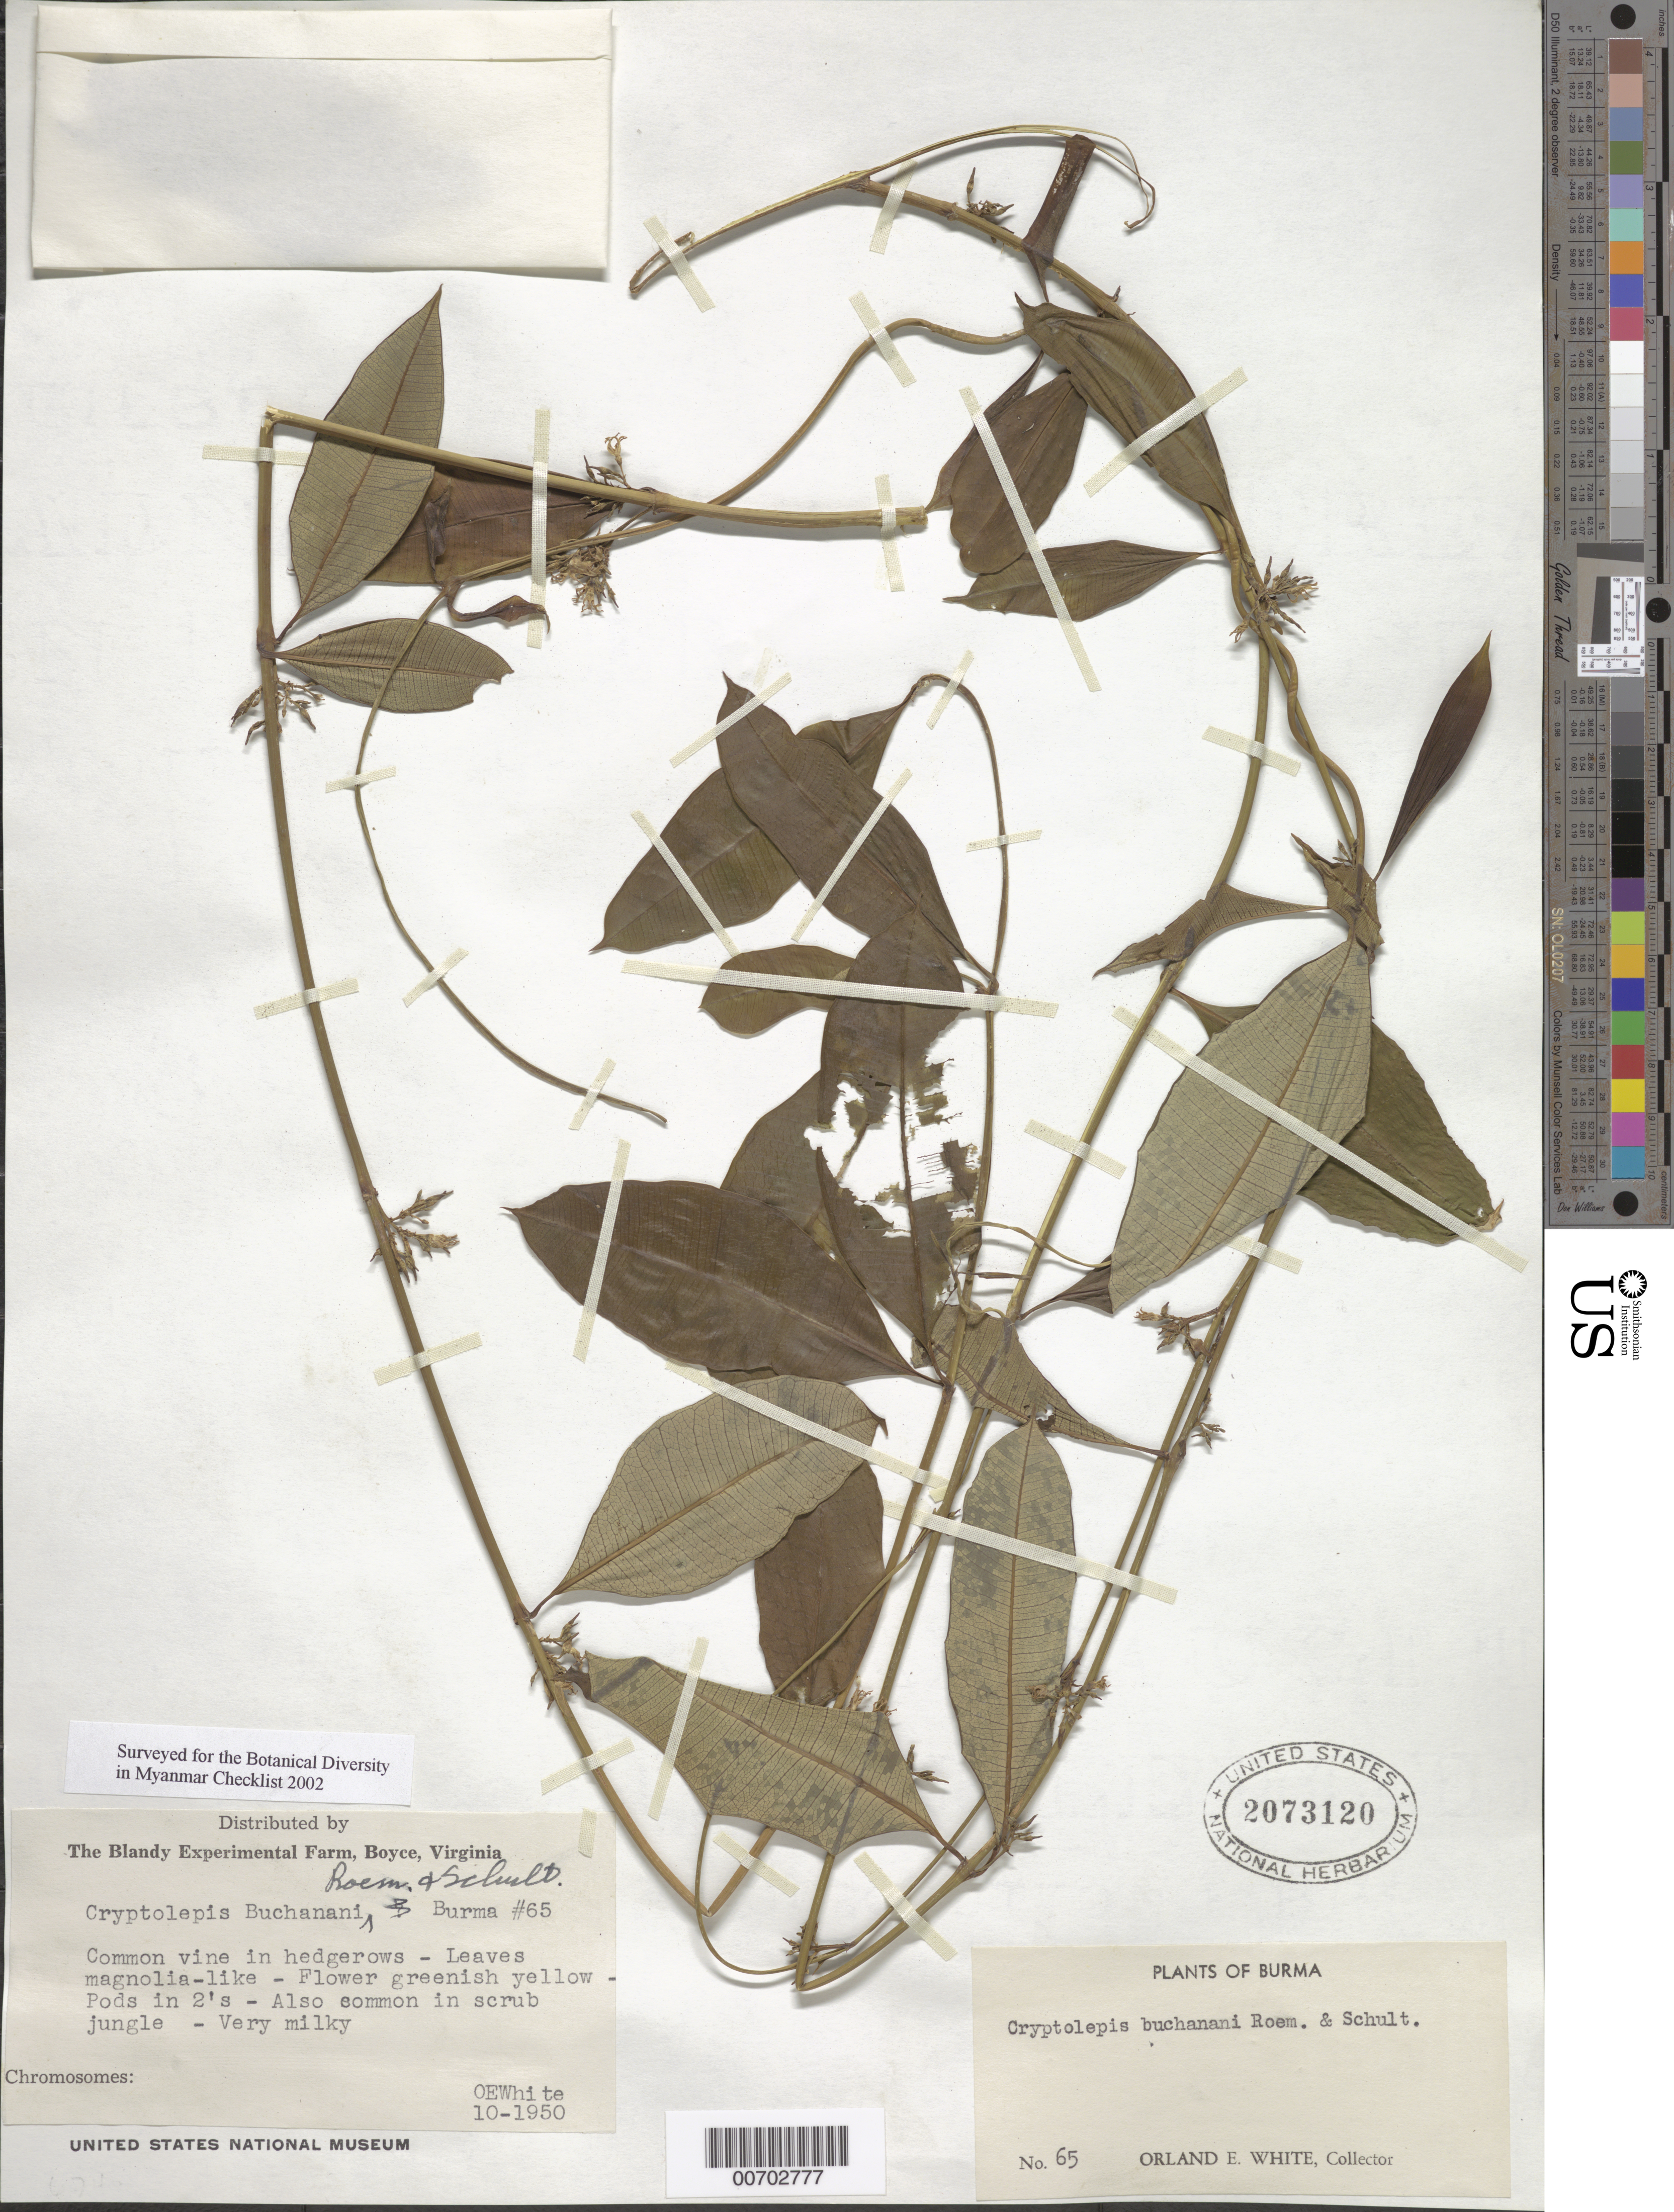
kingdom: Plantae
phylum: Tracheophyta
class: Magnoliopsida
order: Gentianales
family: Apocynaceae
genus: Cryptolepis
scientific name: Cryptolepis buchananii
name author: Roem. & Schult.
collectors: O. E. White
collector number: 65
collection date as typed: Oct 1950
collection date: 1950-10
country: Myanmar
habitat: In hedgerows, scrub jungle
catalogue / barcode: US 2073120